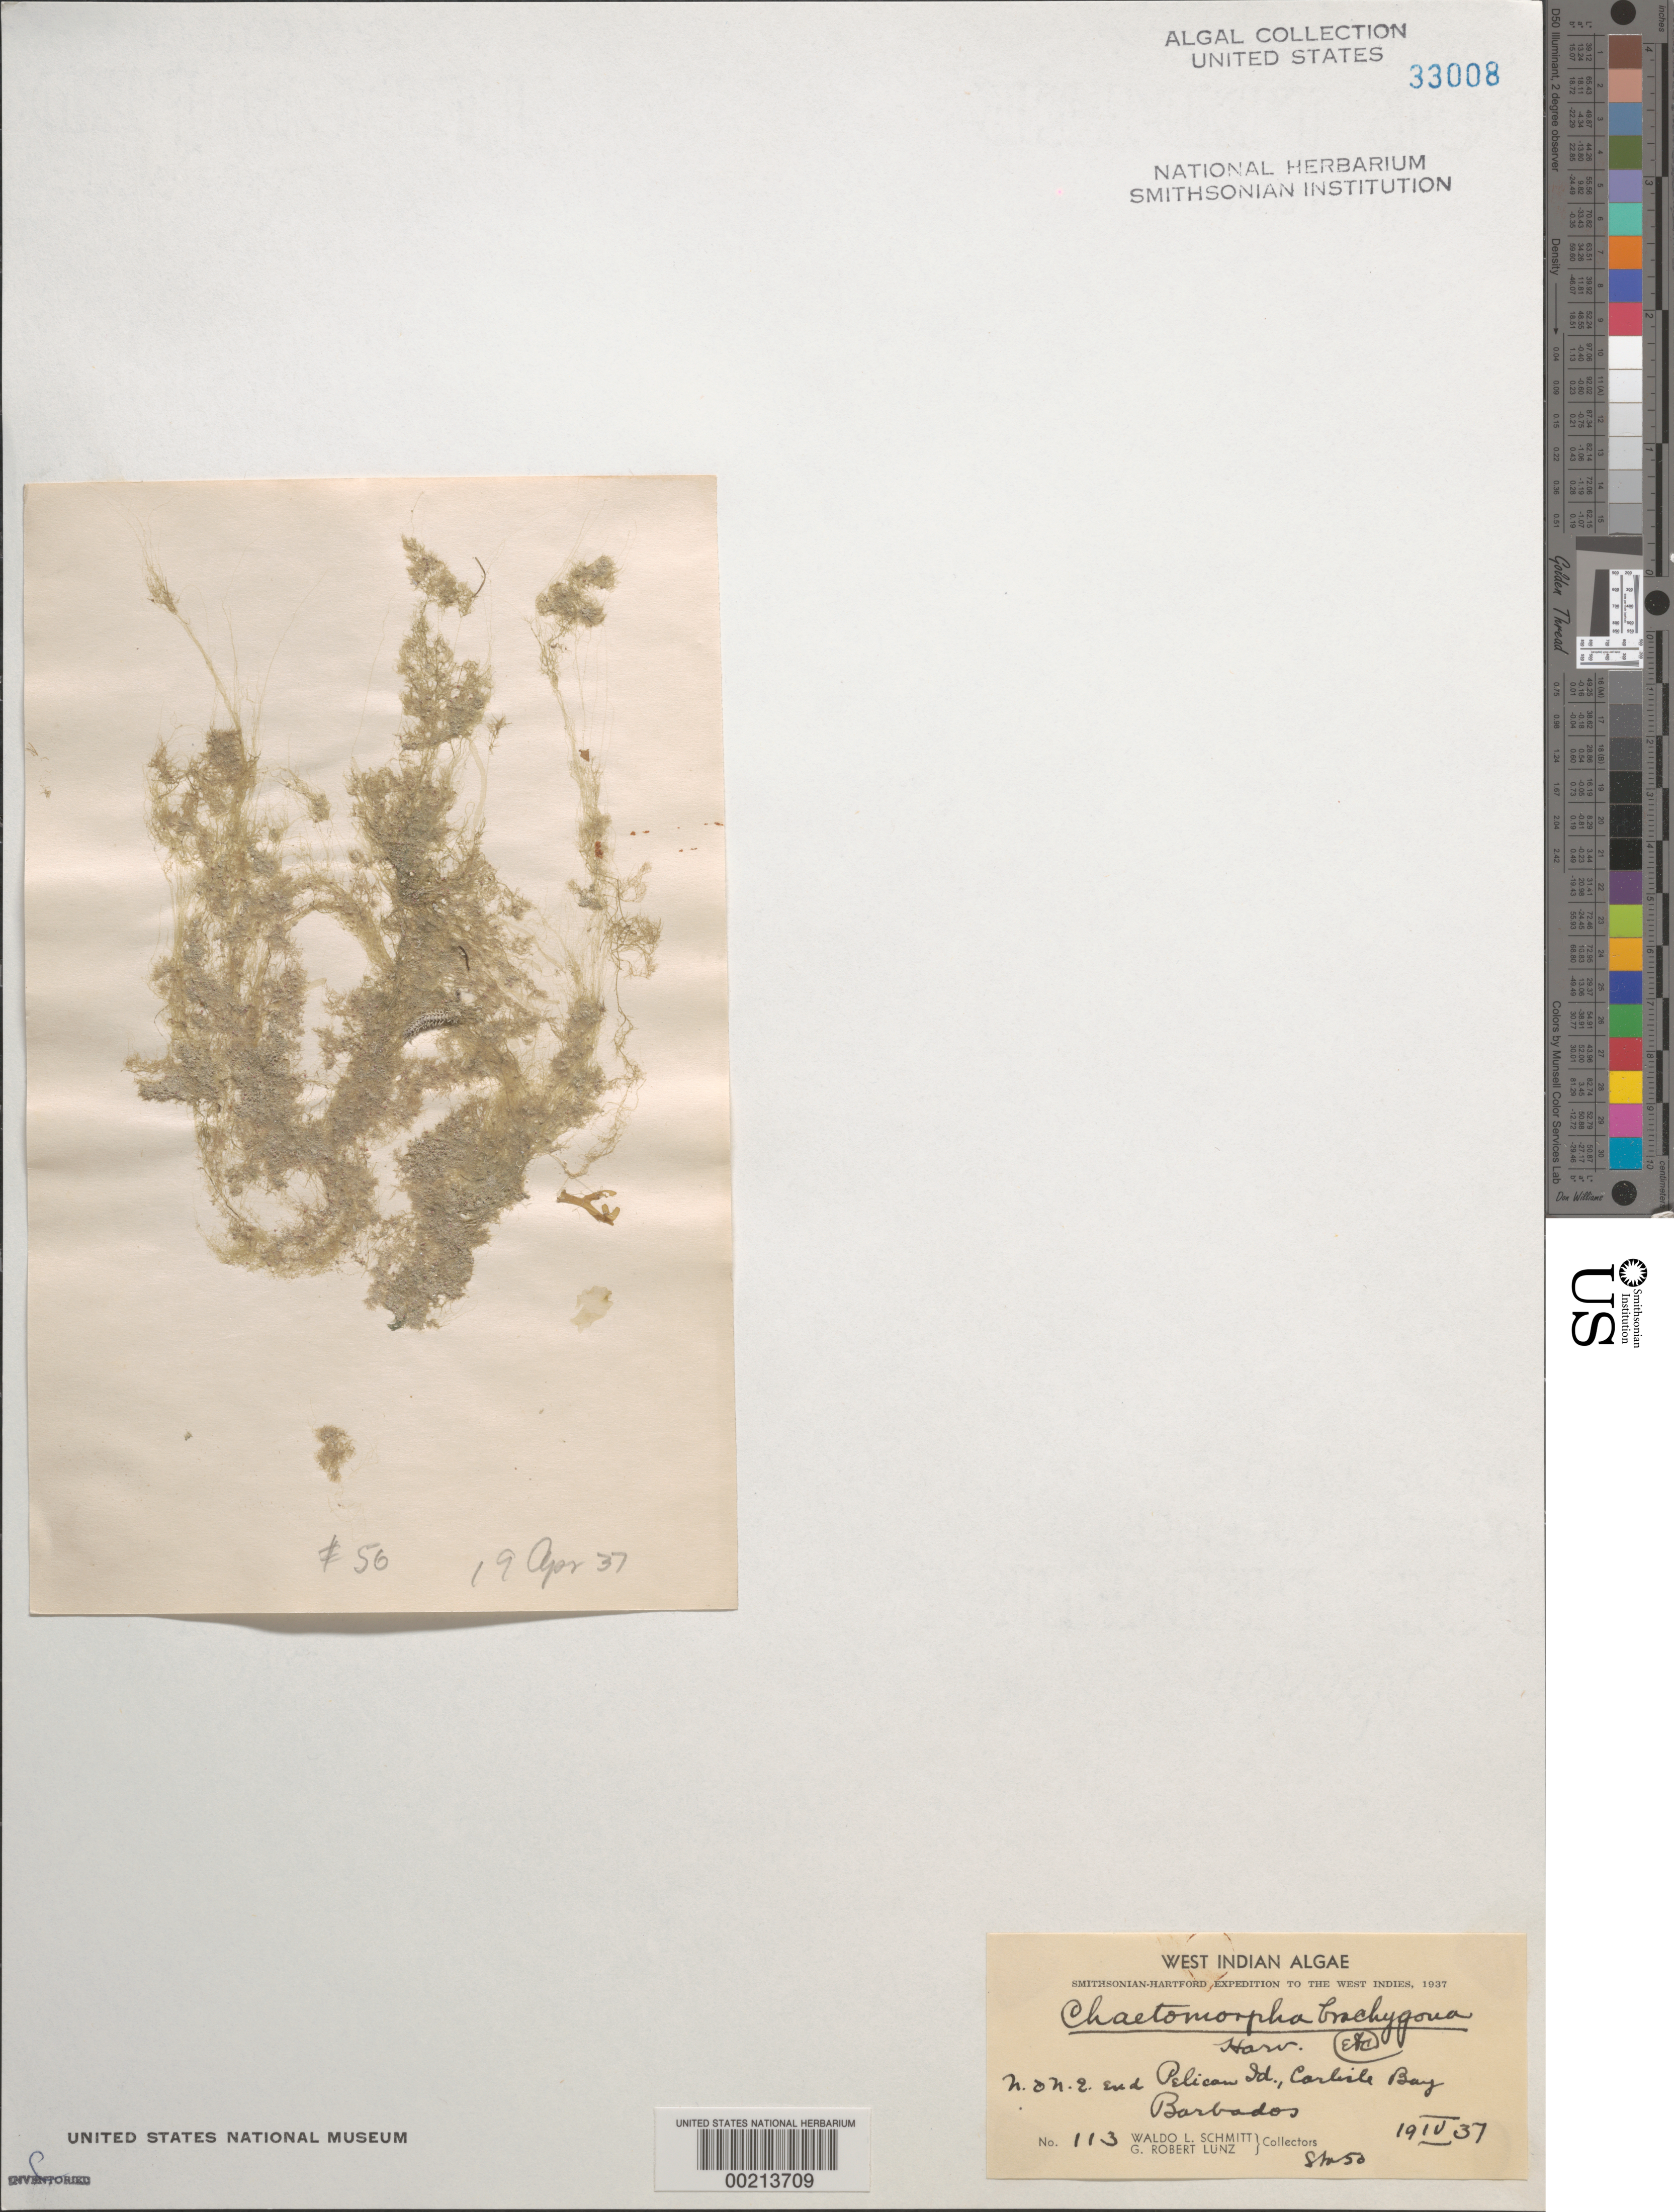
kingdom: Plantae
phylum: Chlorophyta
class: Ulvophyceae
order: Cladophorales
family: Cladophoraceae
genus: Chaetomorpha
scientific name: Chaetomorpha brachygona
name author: Harv.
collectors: W. L. Schmitt & G. Lunz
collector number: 113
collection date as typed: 19 Apr 1937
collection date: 1937-04-19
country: Barbados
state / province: Saint Michael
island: Pelican Island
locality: Carlisle Bay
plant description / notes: Smithsonian-Hartford Expedition to the West Indies, 1937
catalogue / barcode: US 33008